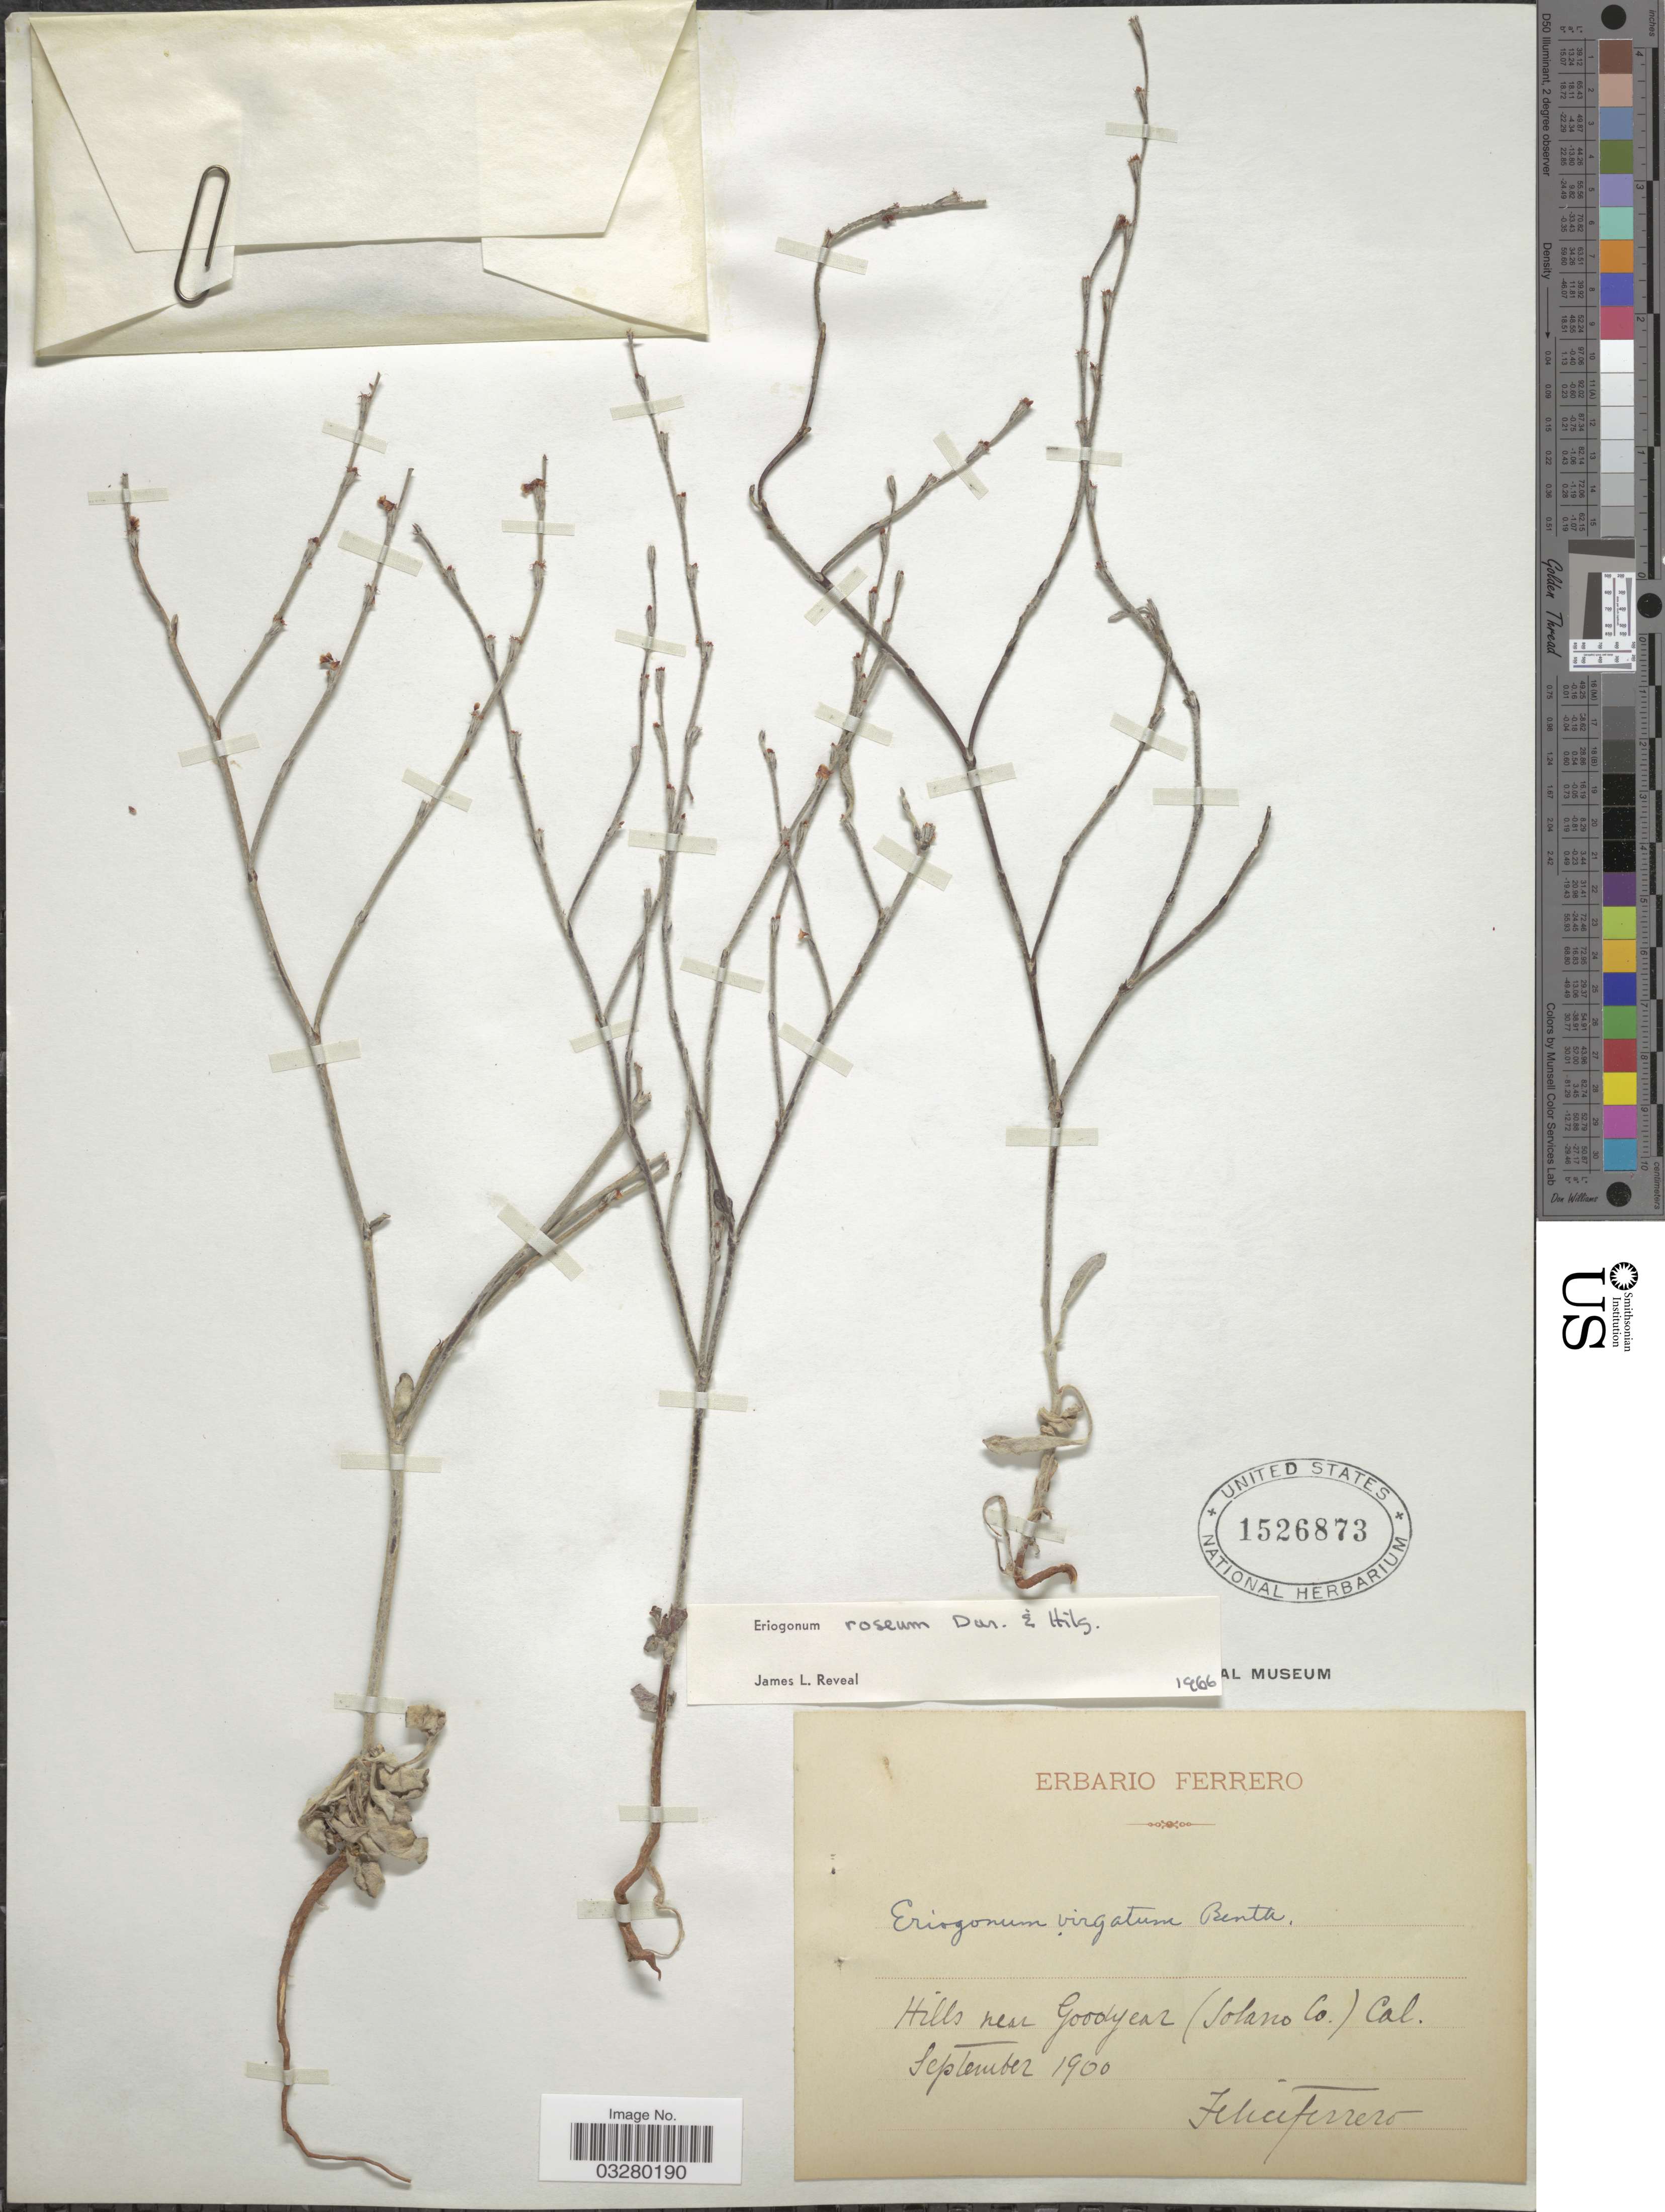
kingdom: Plantae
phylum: Tracheophyta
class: Magnoliopsida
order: Caryophyllales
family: Polygonaceae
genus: Eriogonum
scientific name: Eriogonum roseum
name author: Durand & Hilg.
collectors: F. Ferrero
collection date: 1900-09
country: United States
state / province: California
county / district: Solano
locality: Hills near Goodyear (Solano Co.).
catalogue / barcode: US 1526873